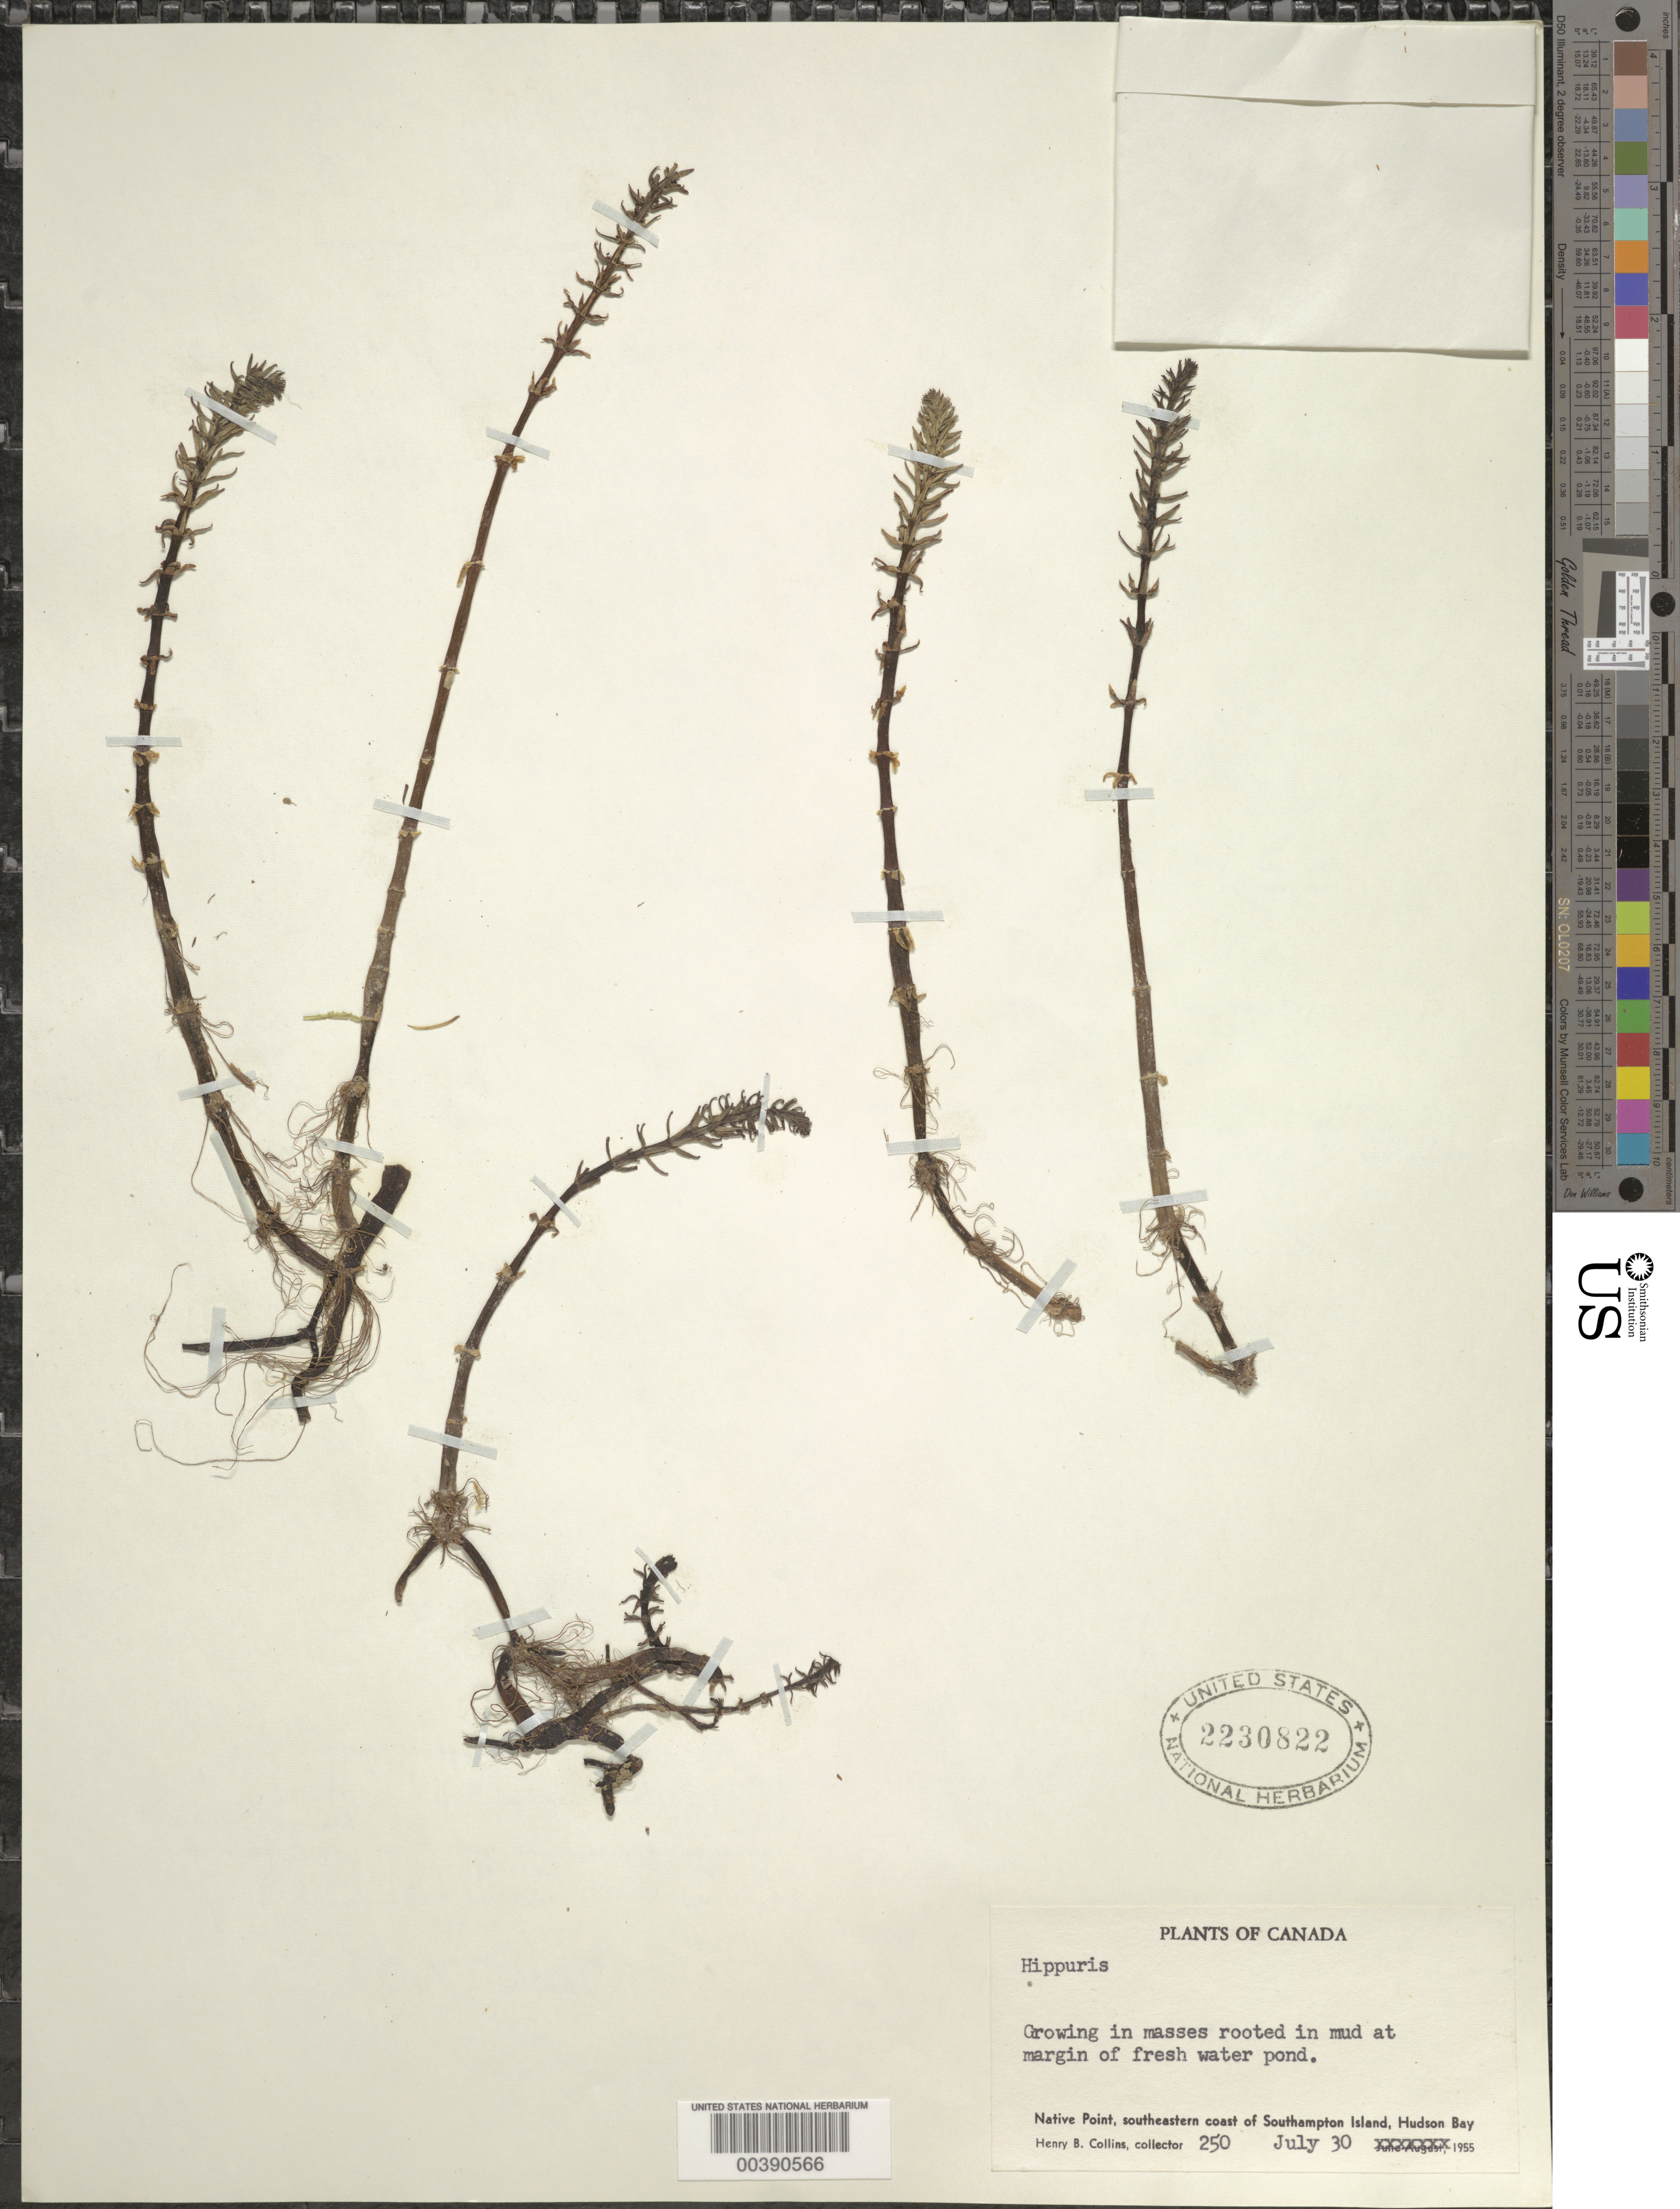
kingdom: Plantae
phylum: Tracheophyta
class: Magnoliopsida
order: Lamiales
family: Plantaginaceae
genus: Hippuris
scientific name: Hippuris vulgaris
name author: L.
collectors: H. Collins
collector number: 250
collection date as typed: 30 Jul 1955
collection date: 1955-07-30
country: Canada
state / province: Northwest Territories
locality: Hudson bay, se coast of southampton i., native point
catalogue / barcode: US 2230822